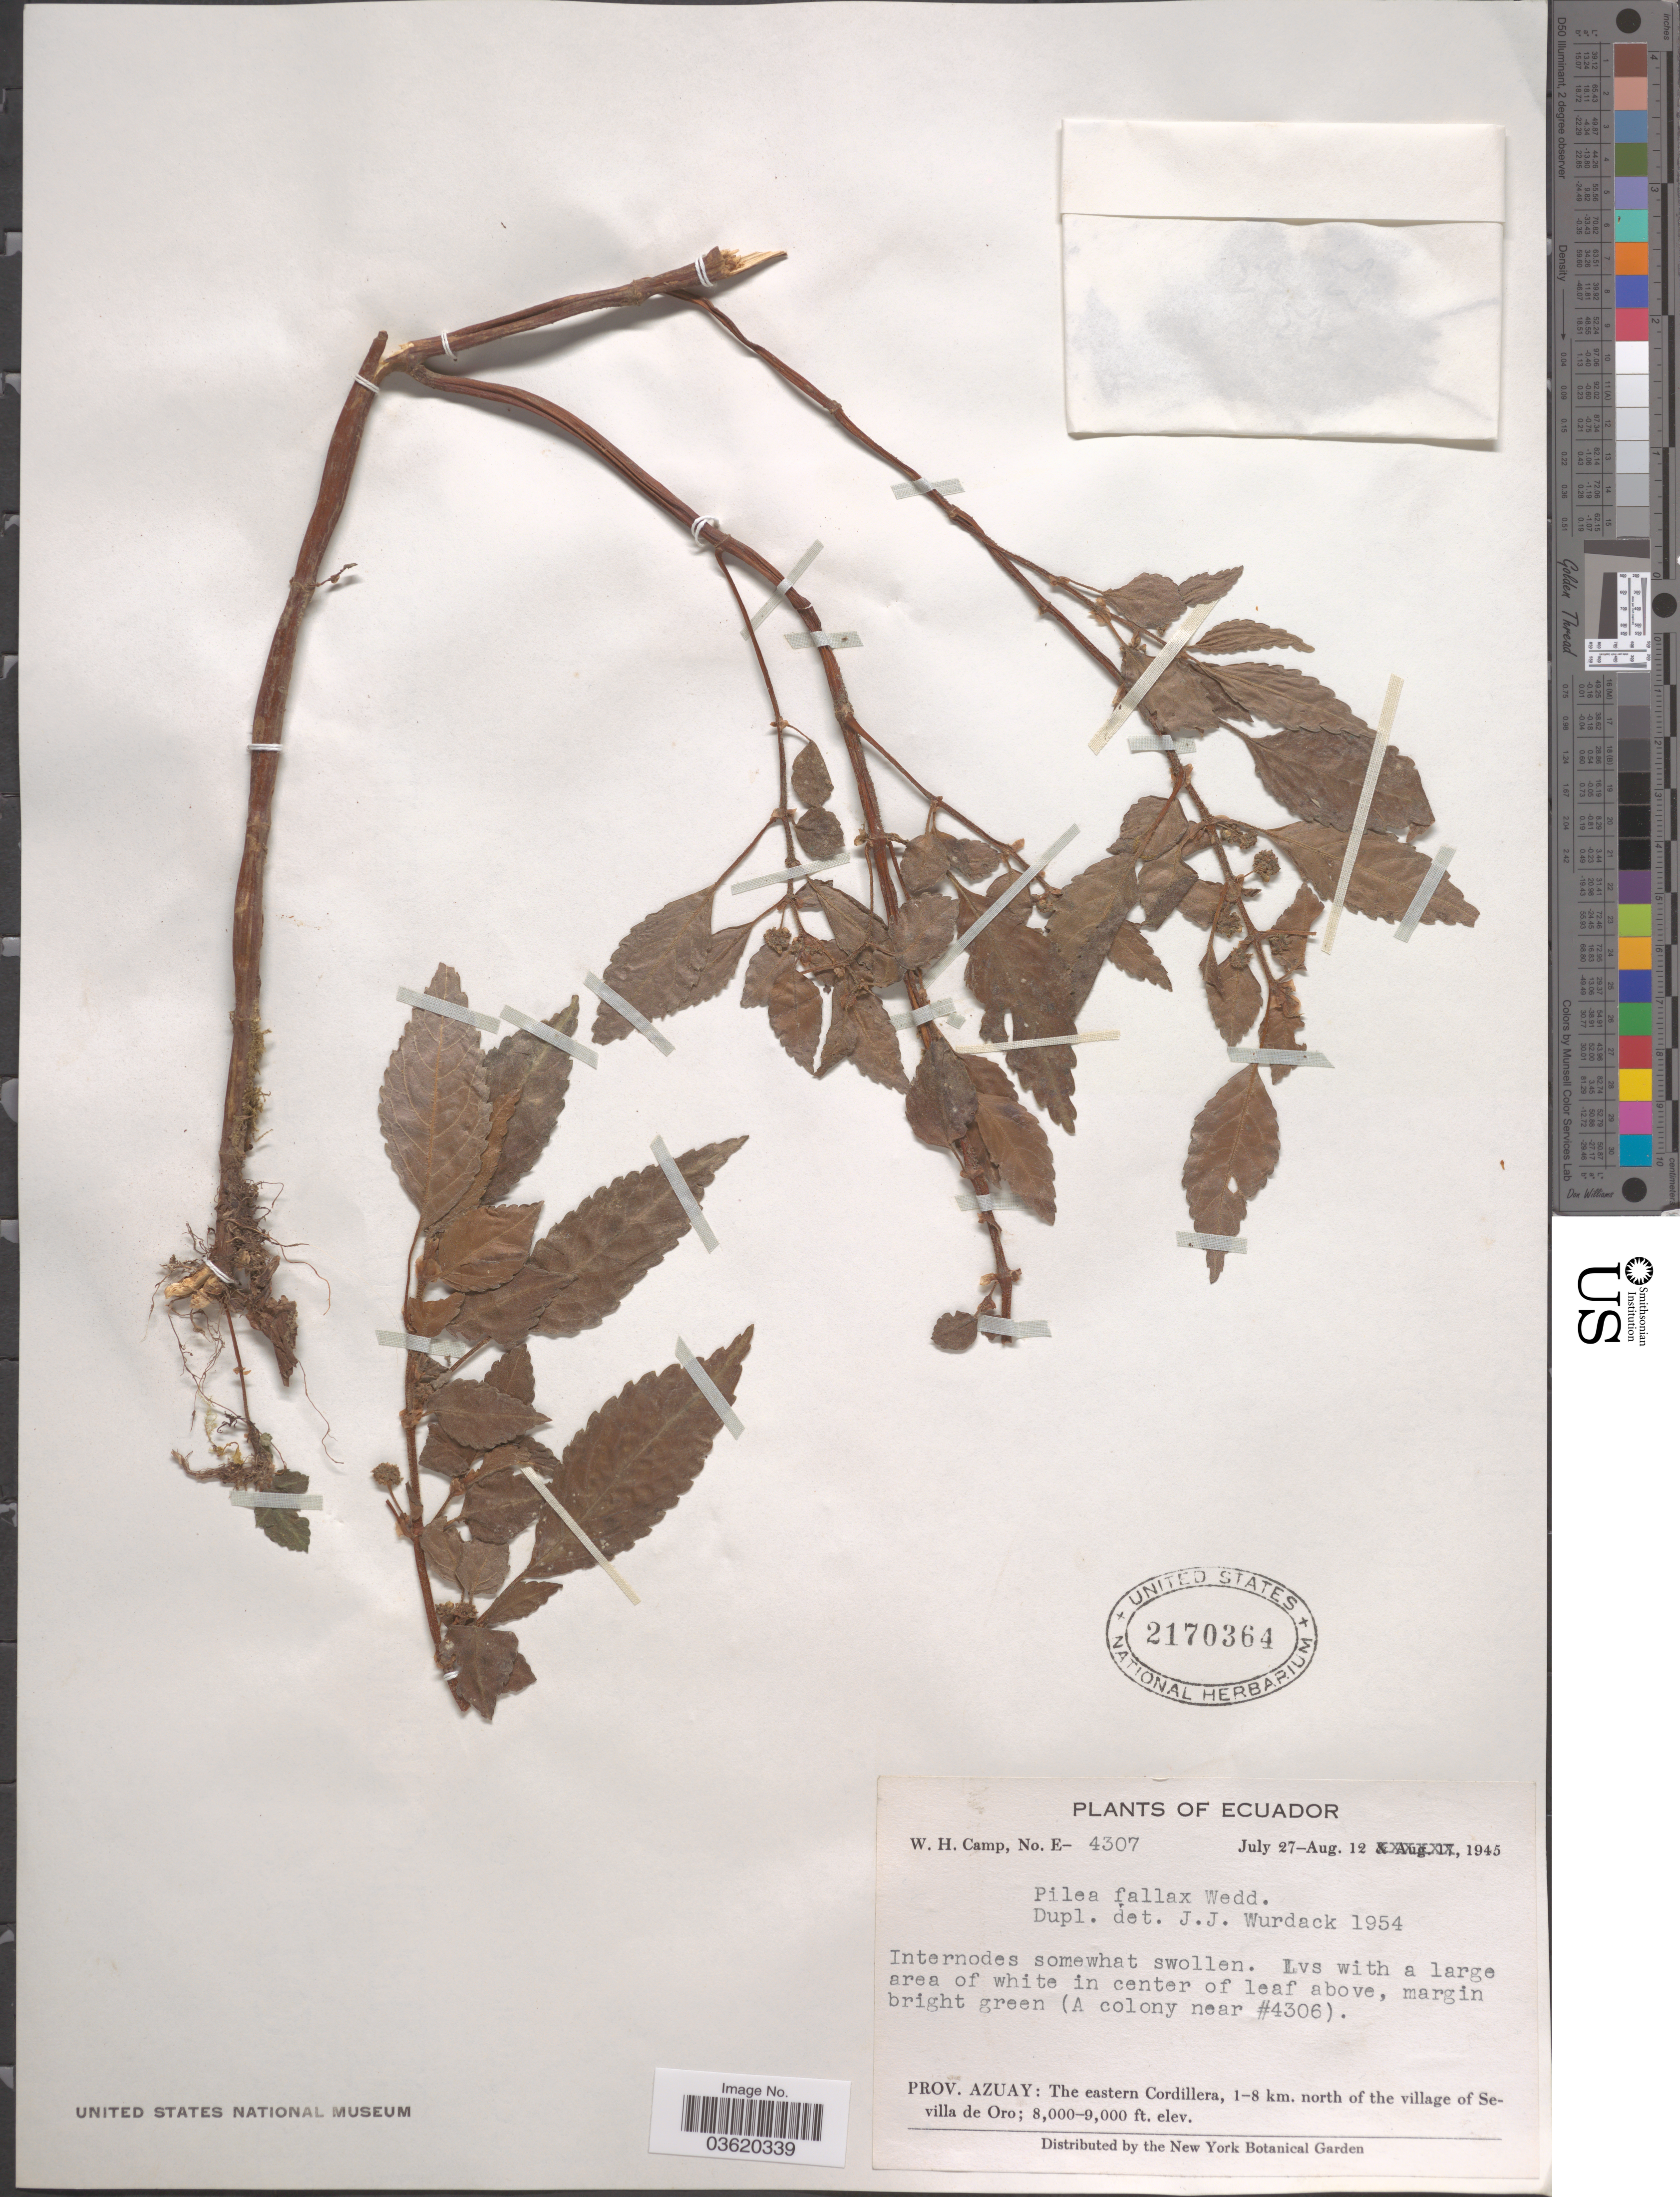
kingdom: Plantae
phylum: Tracheophyta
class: Magnoliopsida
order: Rosales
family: Urticaceae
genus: Pilea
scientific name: Pilea fallax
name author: Wedd.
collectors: W. H. Camp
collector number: E-4307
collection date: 1945-07-27/1945-08-12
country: Ecuador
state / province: Azuay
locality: The eastern Cordillera, 1-8 km. north of the village of Sevilla de Oro.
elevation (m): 2438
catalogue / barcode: US 2170364